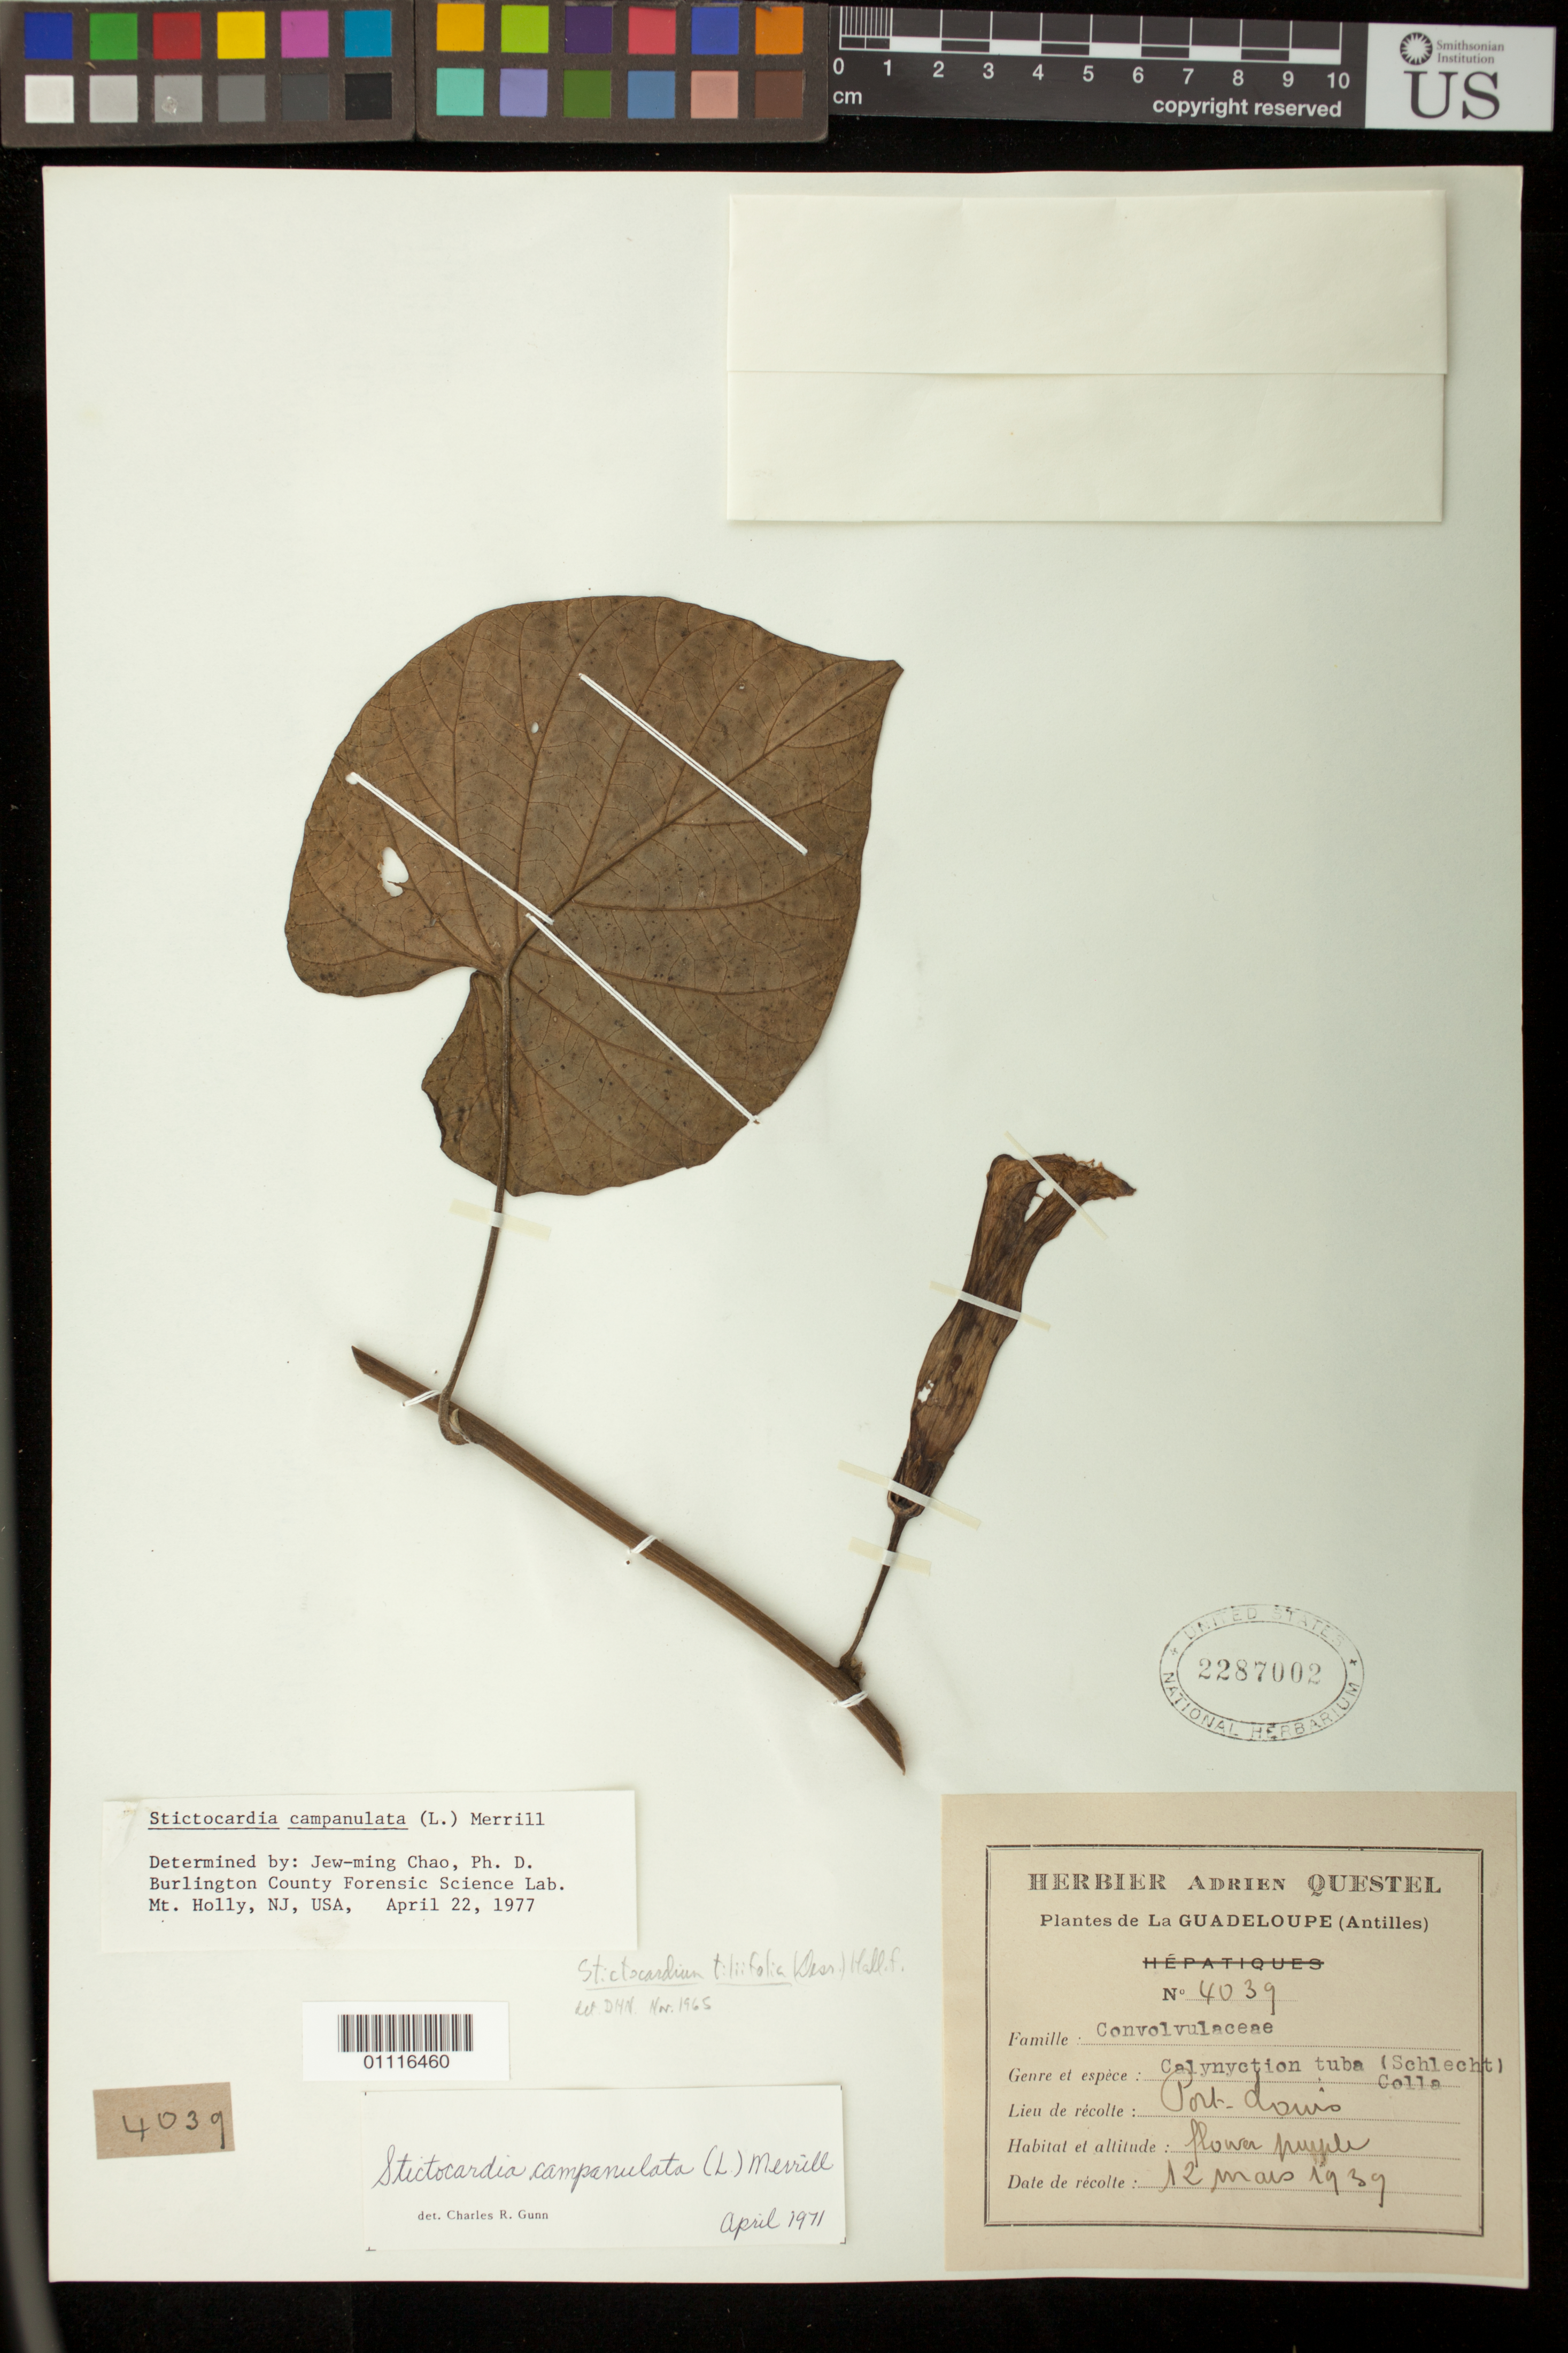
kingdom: Plantae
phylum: Tracheophyta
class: Magnoliopsida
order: Solanales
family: Convolvulaceae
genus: Stictocardia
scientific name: Stictocardia tiliifolia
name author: (Desr.) Hallier f.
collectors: A. Questel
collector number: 4039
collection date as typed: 12 May 1939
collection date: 1939-05-12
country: Guadeloupe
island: Grande Terre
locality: Port-Louis.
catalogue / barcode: US 2287002